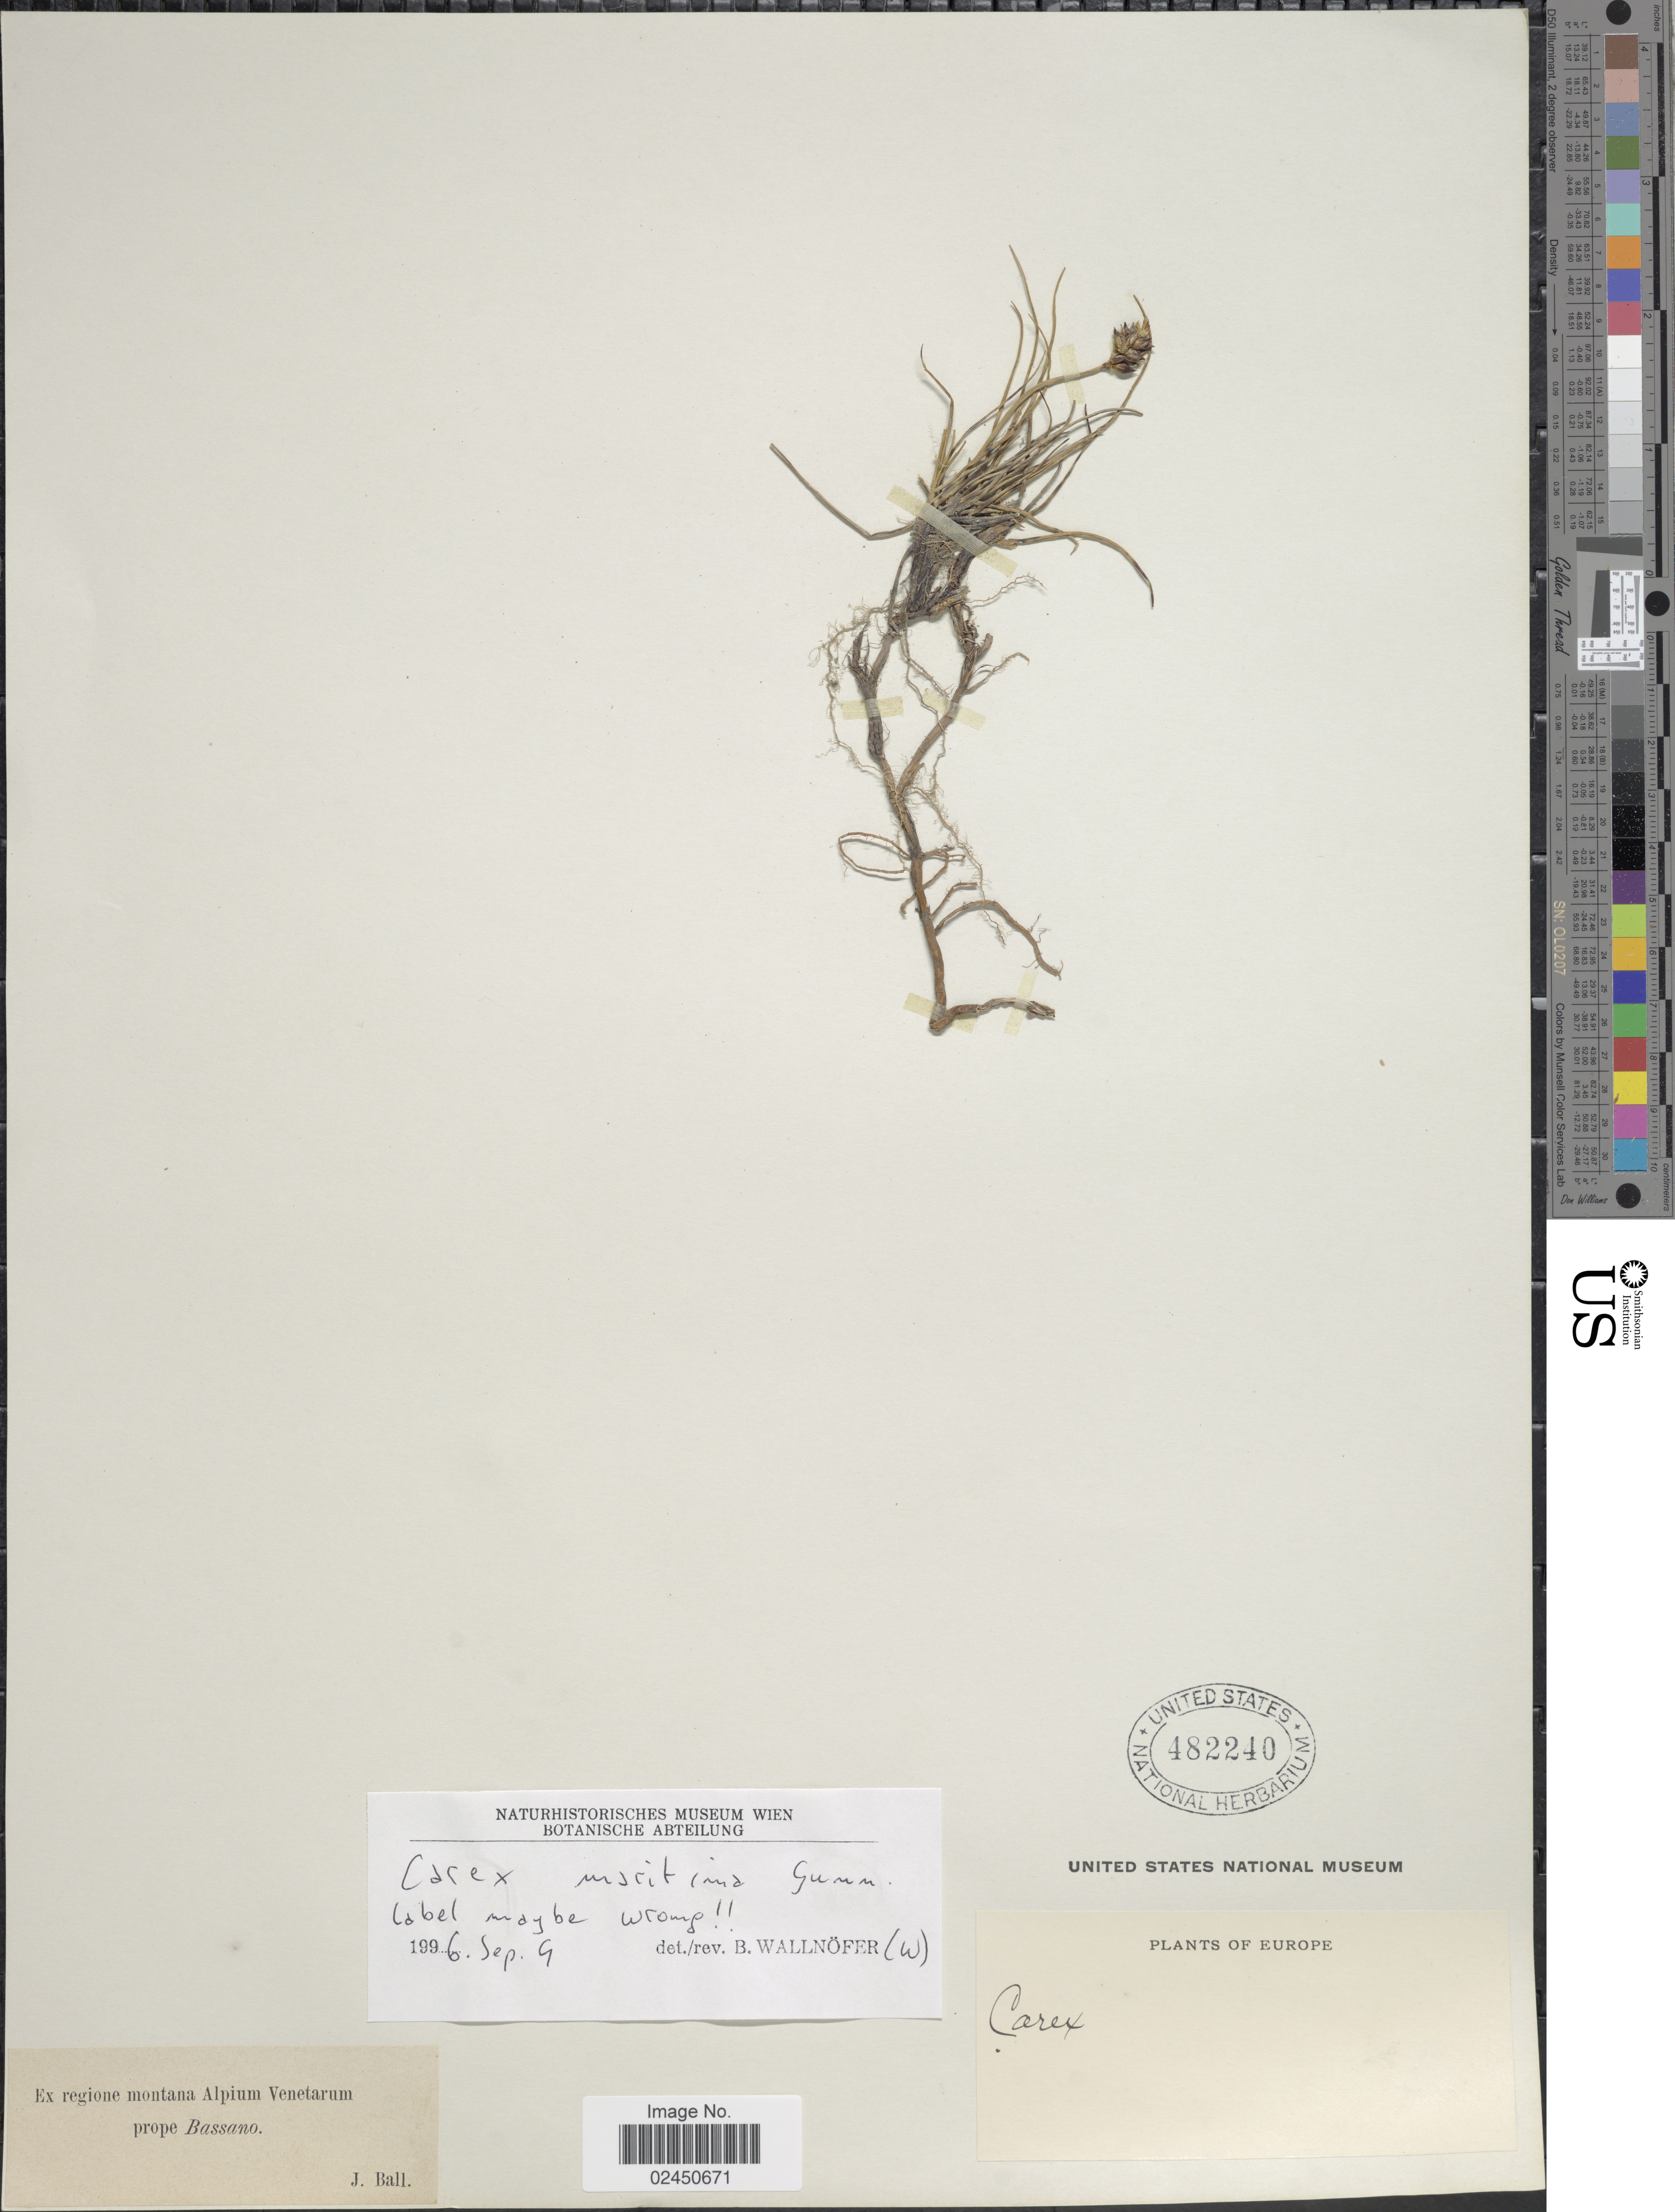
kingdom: Plantae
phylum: Tracheophyta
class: Liliopsida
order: Poales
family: Cyperaceae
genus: Carex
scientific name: Carex maritima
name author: Gunnerus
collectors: J. Ball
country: Italy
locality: Ex regione montana Alpium Venetarum prope Bassano. Europe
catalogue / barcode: US 482240